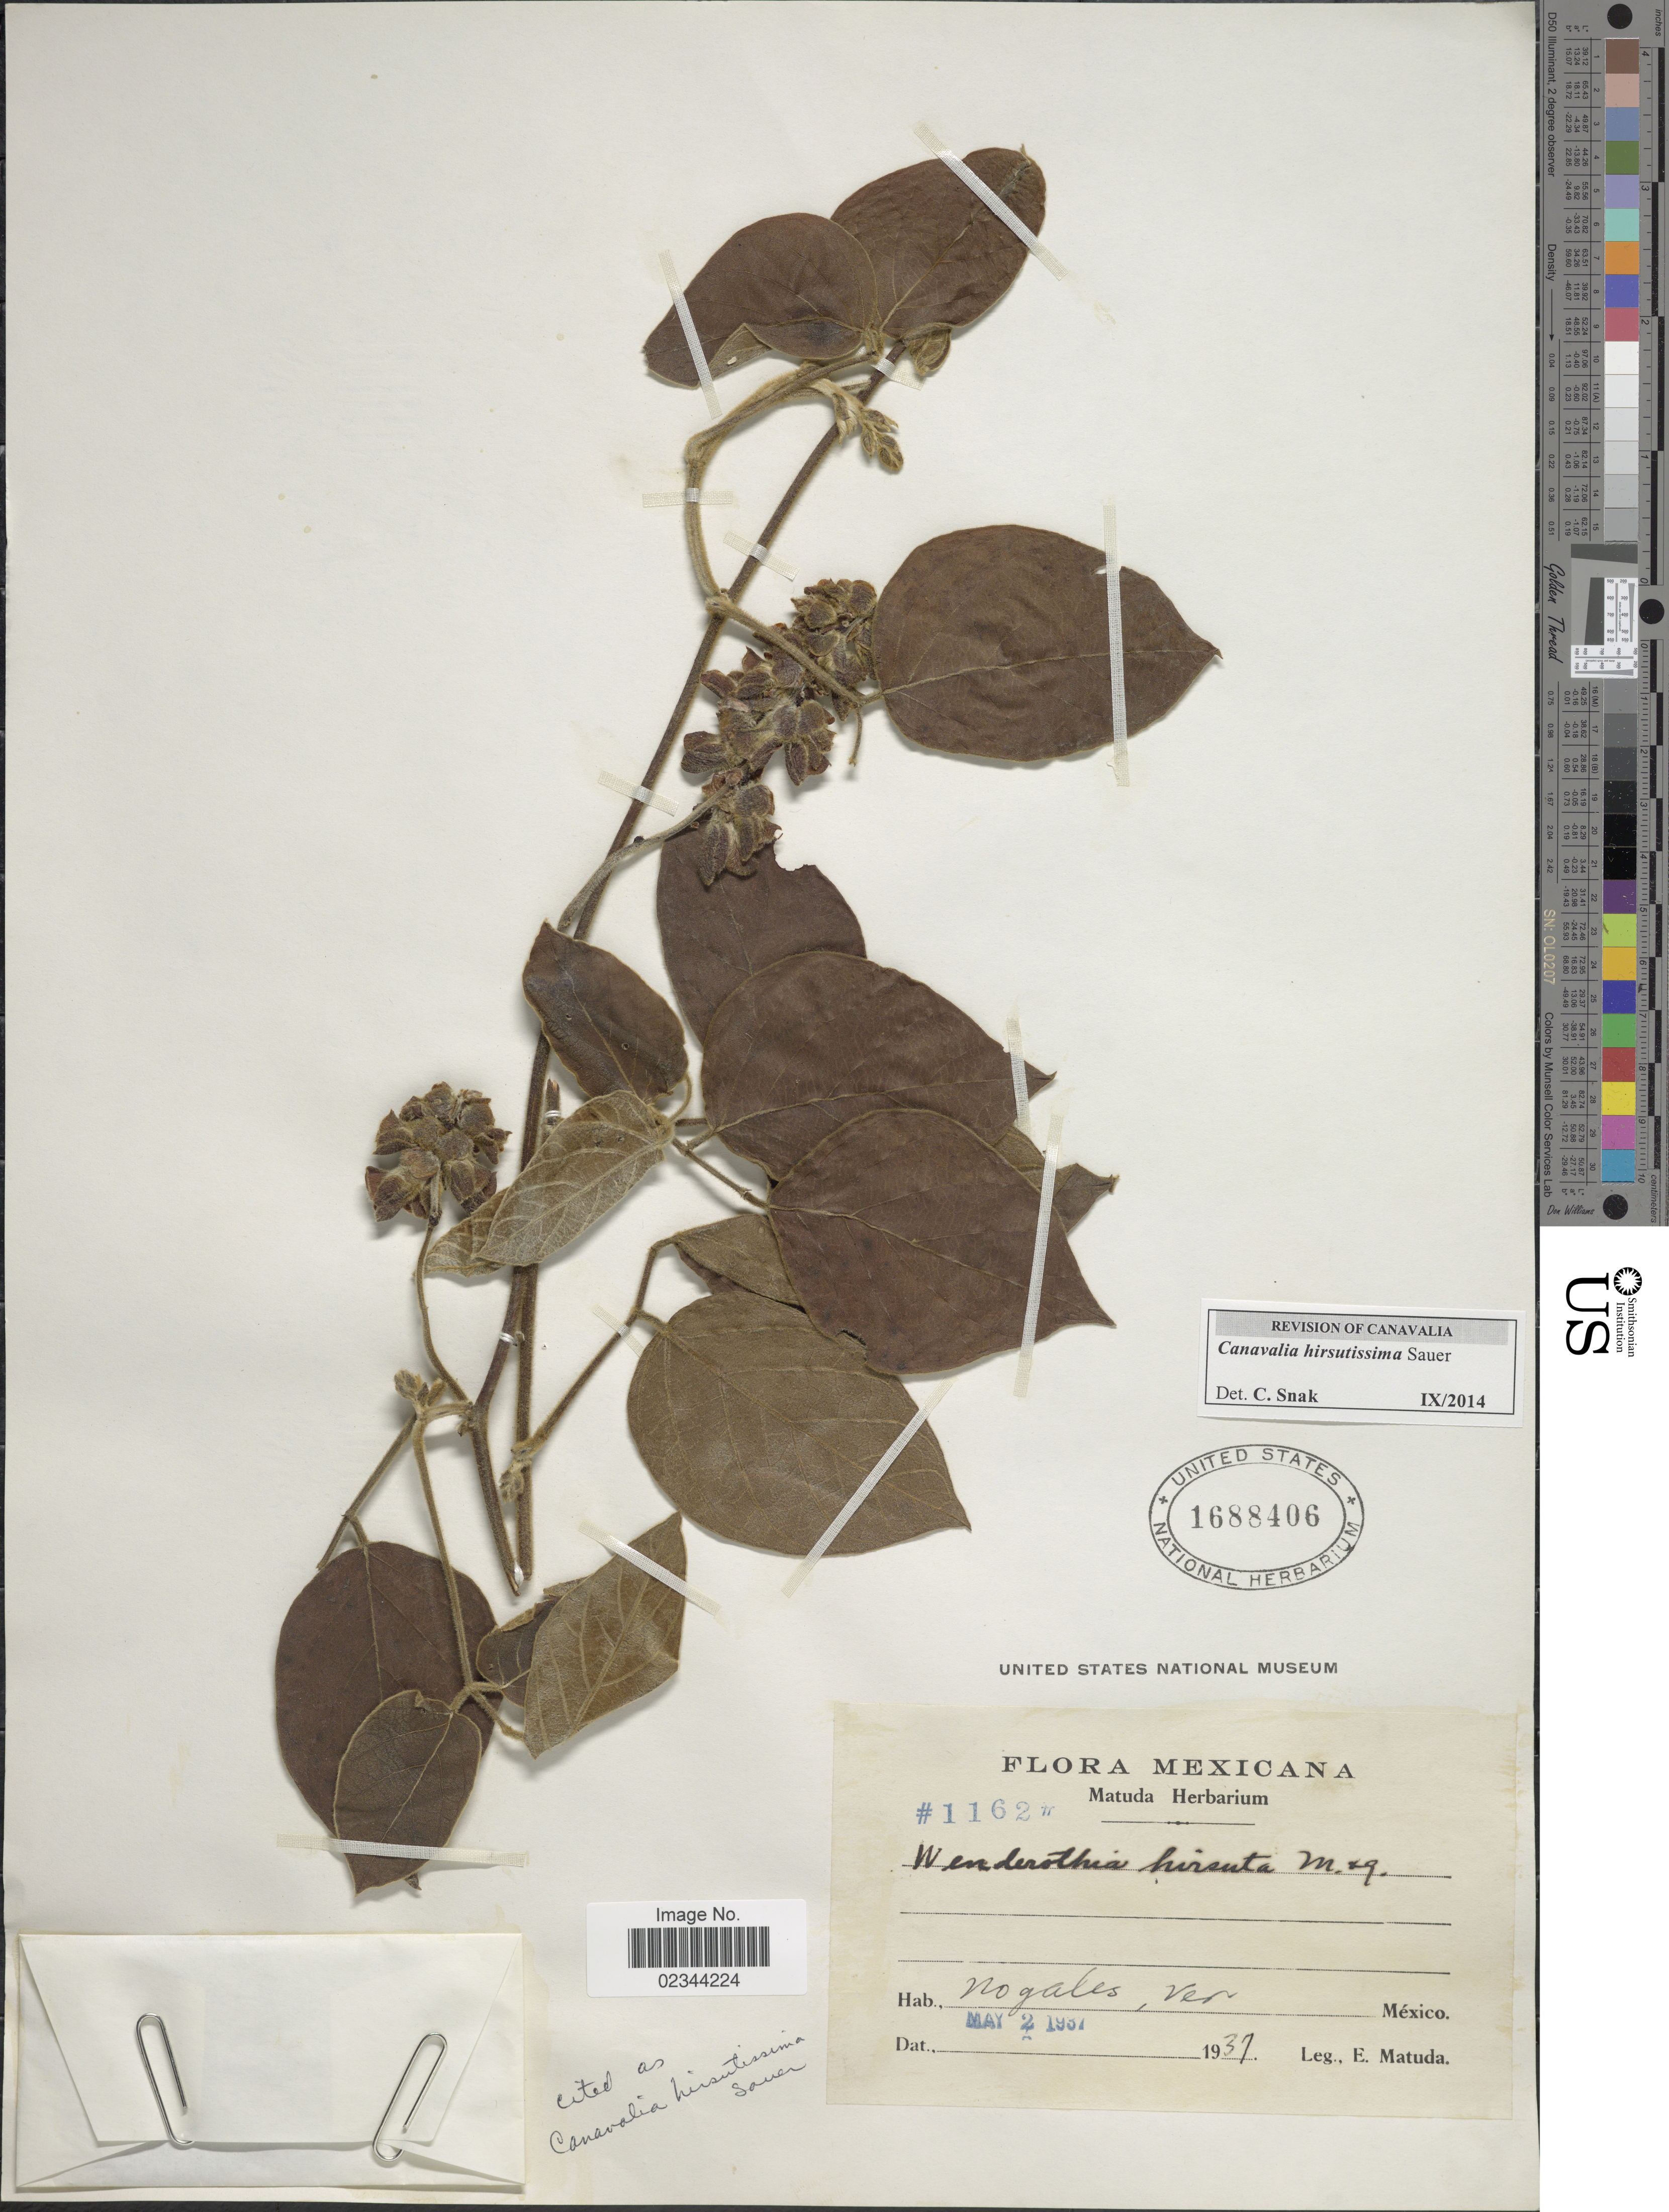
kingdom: Plantae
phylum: Tracheophyta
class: Magnoliopsida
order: Fabales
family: Fabaceae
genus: Canavalia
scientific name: Canavalia hirsutissima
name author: Sauer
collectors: E. Matuda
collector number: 1162fr*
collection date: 1937-05-02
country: Mexico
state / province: México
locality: No gates, Ver.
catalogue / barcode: US 1688406